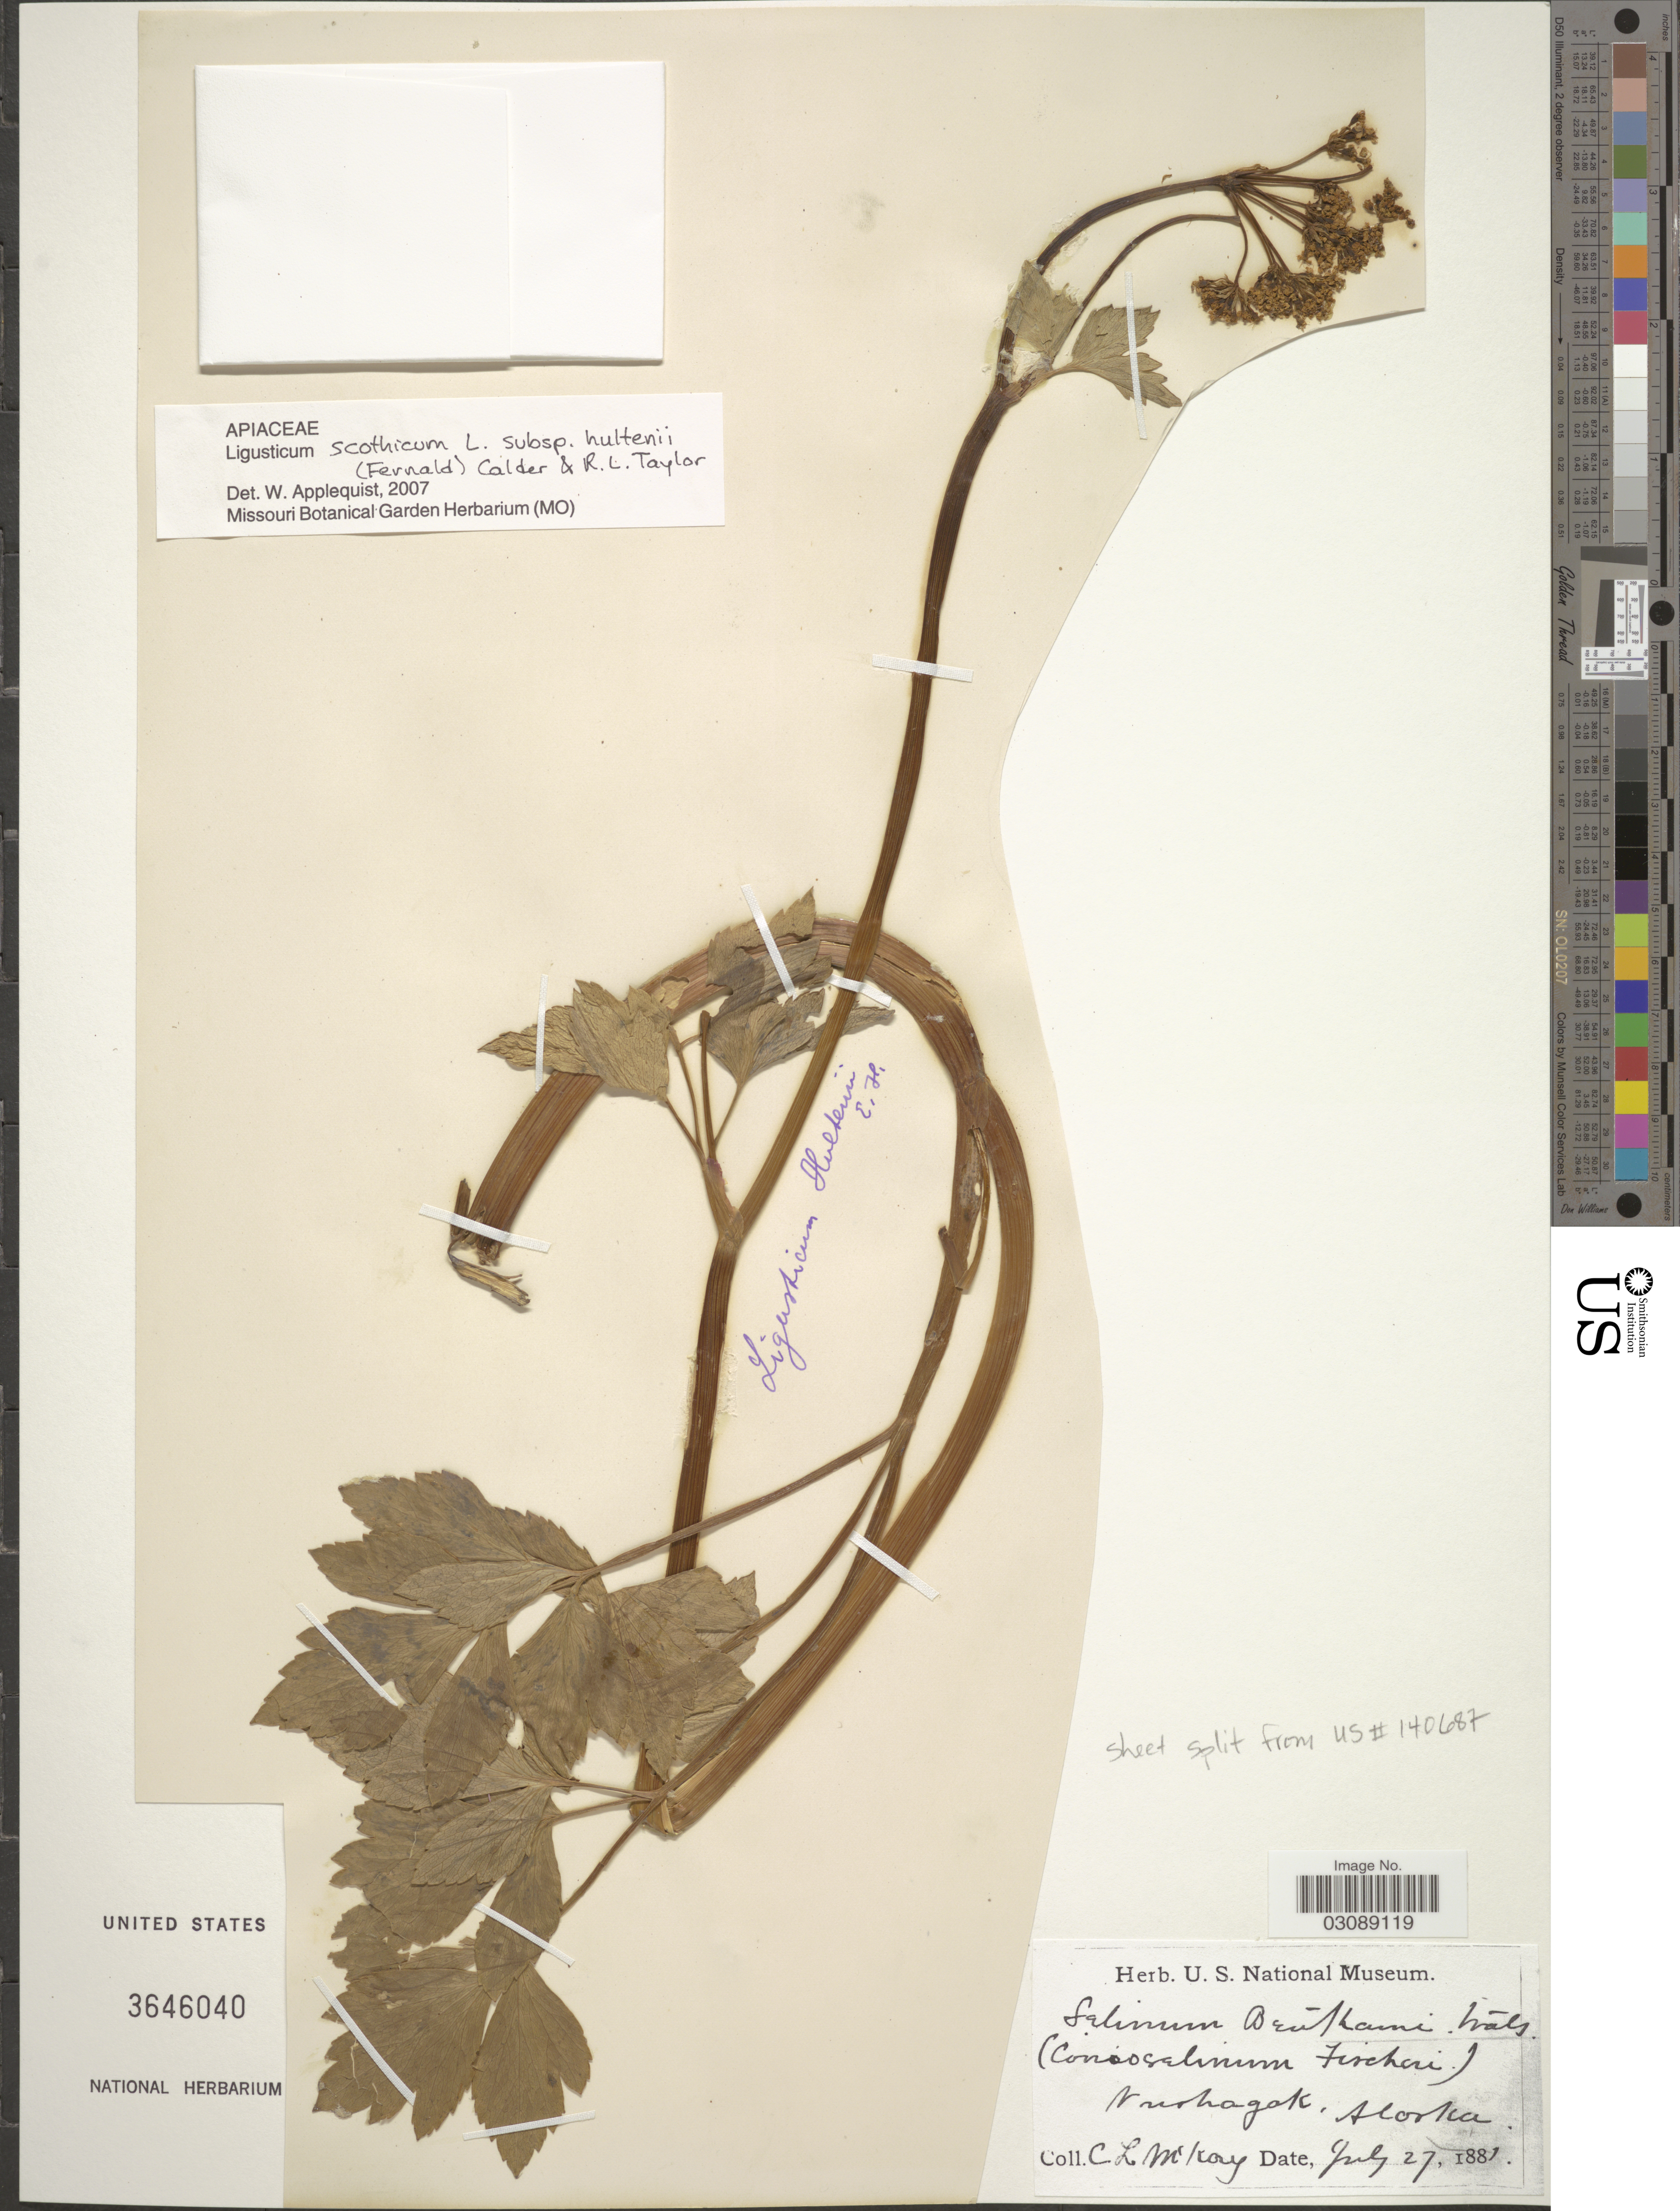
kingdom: Plantae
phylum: Tracheophyta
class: Magnoliopsida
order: Apiales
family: Apiaceae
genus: Ligusticum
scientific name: Ligusticum scoticum subsp. hultenii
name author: (Fernald) Calder & Roy L. Taylor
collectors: C. McKay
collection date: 1881-07-27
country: United States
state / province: Alaska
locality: Nushagak.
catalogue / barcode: US 3646040